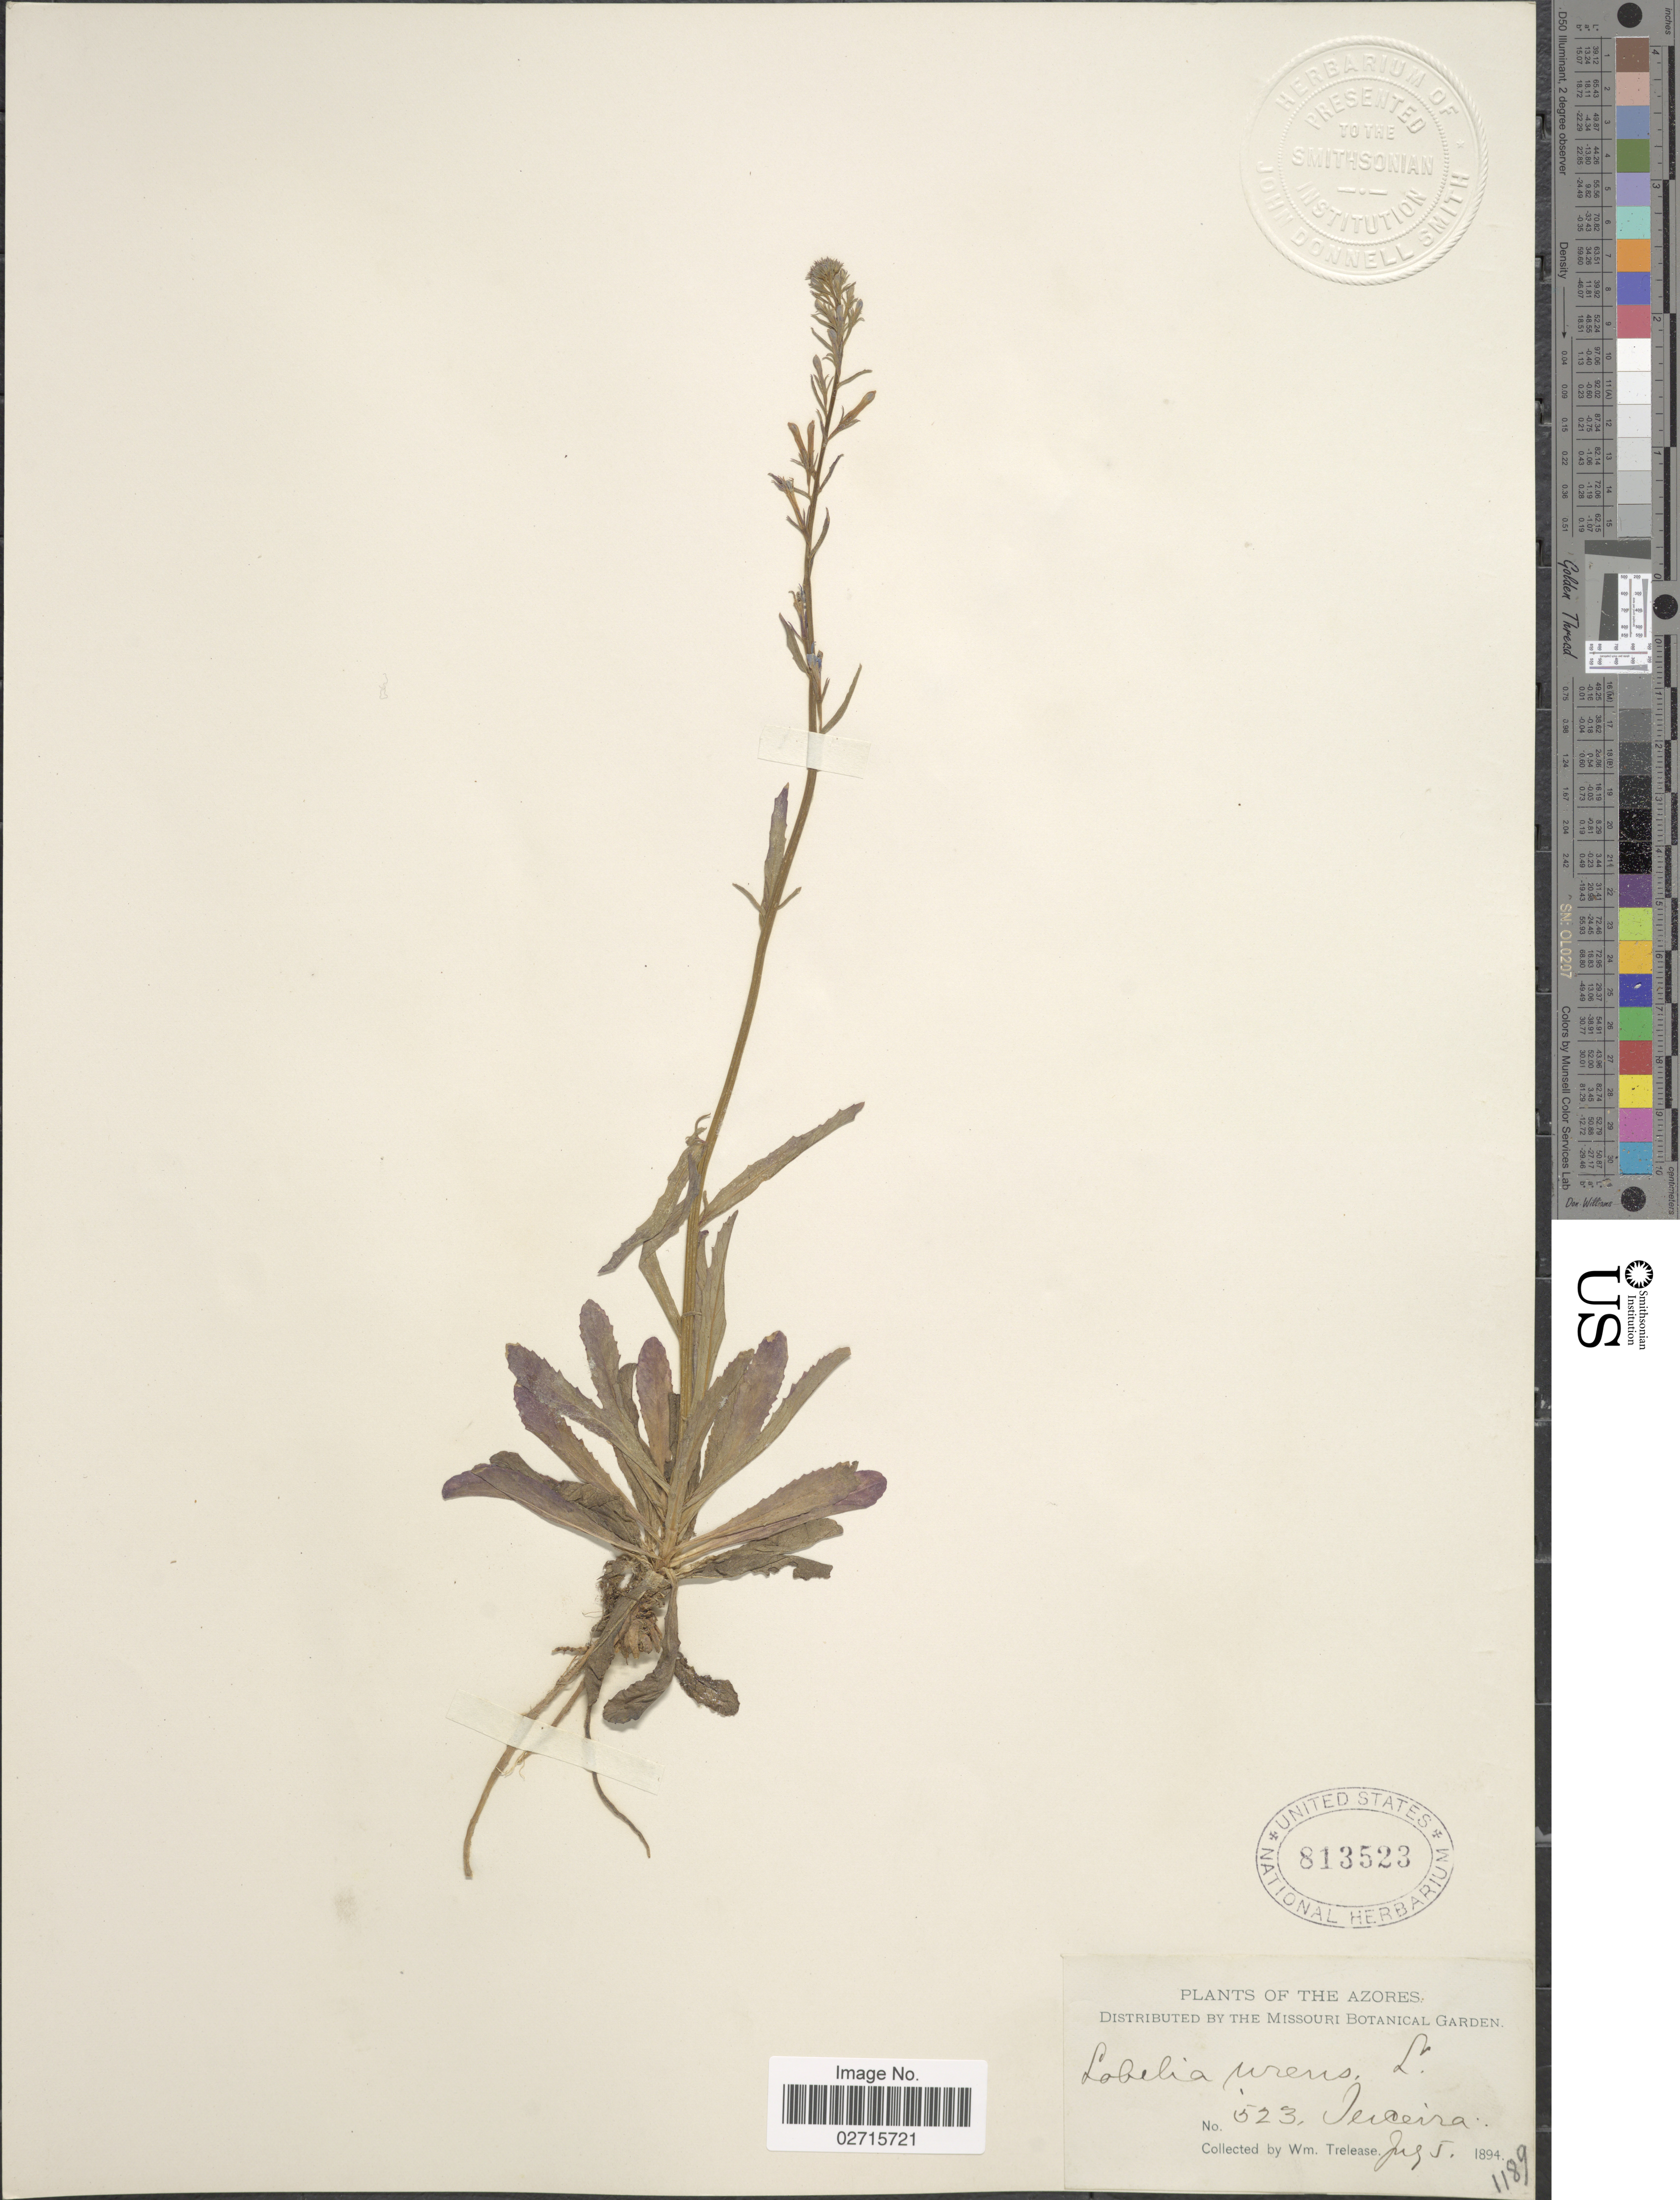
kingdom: Plantae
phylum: Tracheophyta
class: Magnoliopsida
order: Asterales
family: Campanulaceae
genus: Lobelia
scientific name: Lobelia urens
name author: L.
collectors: W. Trelease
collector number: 523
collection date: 1894-07-05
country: Portugal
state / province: Azores (Aut. Reg.)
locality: Terceira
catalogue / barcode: US 813523